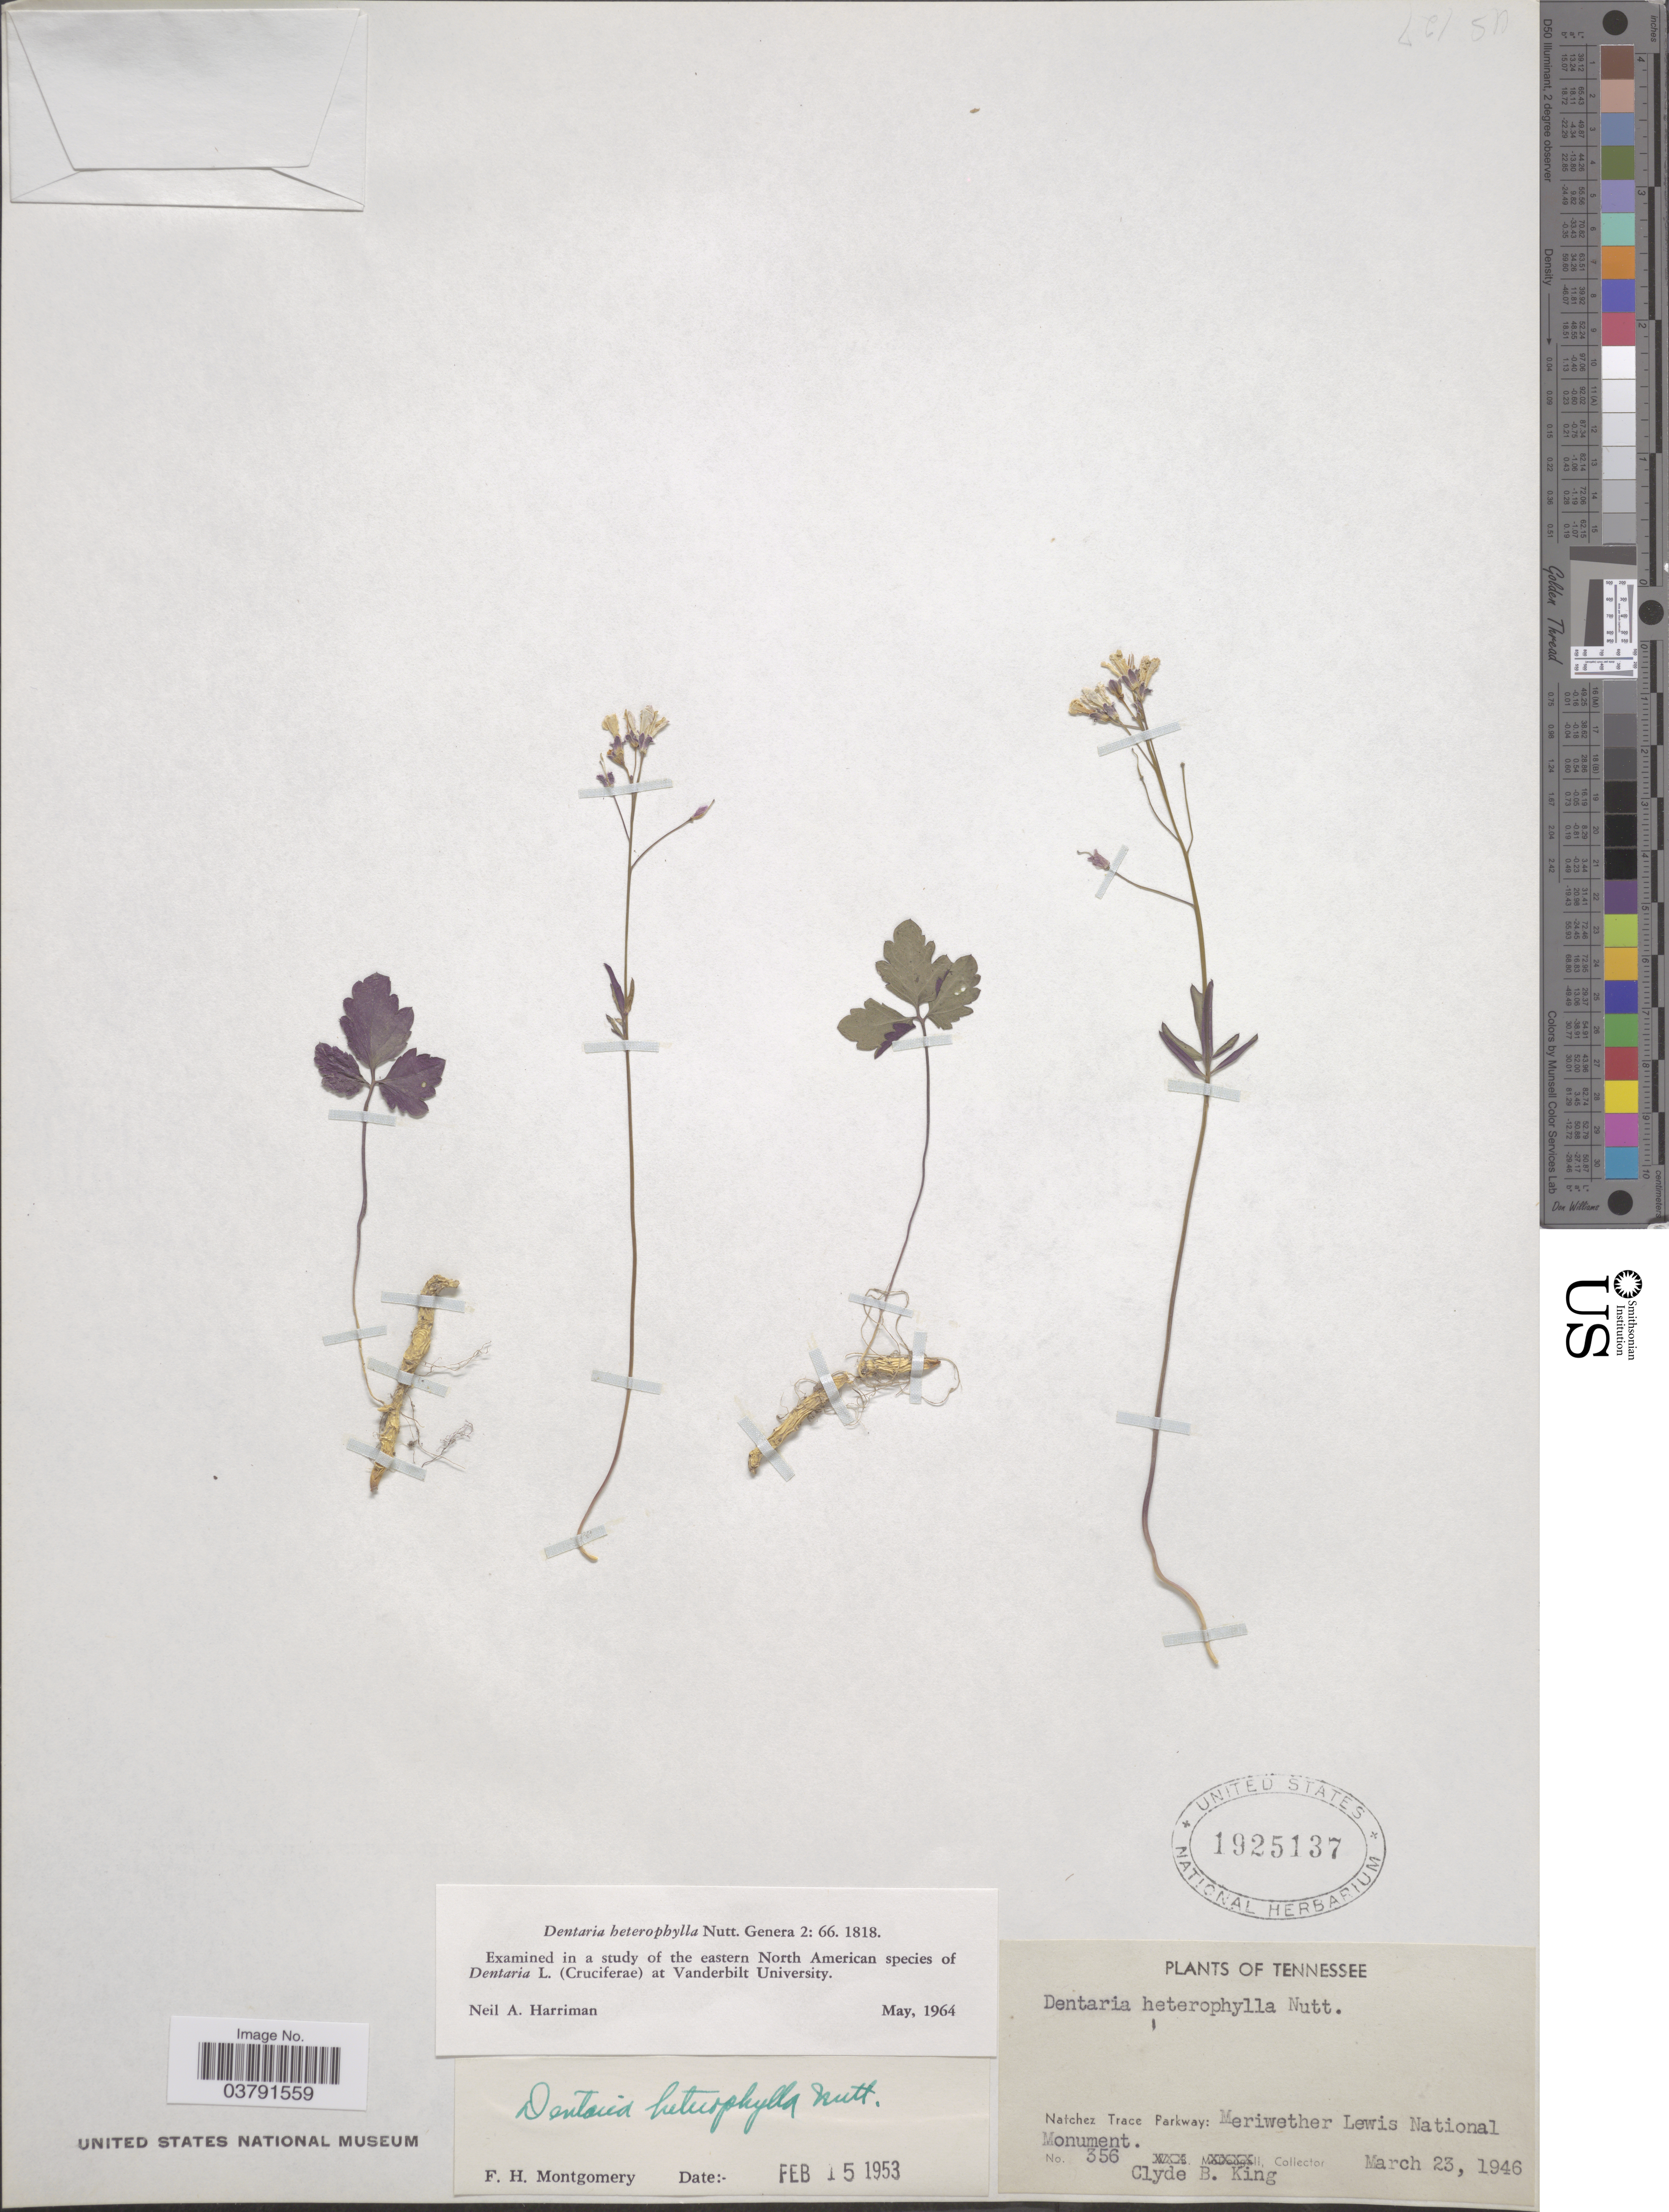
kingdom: Plantae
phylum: Tracheophyta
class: Magnoliopsida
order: Brassicales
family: Brassicaceae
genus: Dentaria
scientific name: Dentaria heterophylla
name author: Nutt.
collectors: C. King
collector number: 356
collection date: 1946-03-23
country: United States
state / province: Tennessee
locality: Natchez Trace Parkway: Meriwether Lewis National Monument.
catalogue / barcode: US 1925137